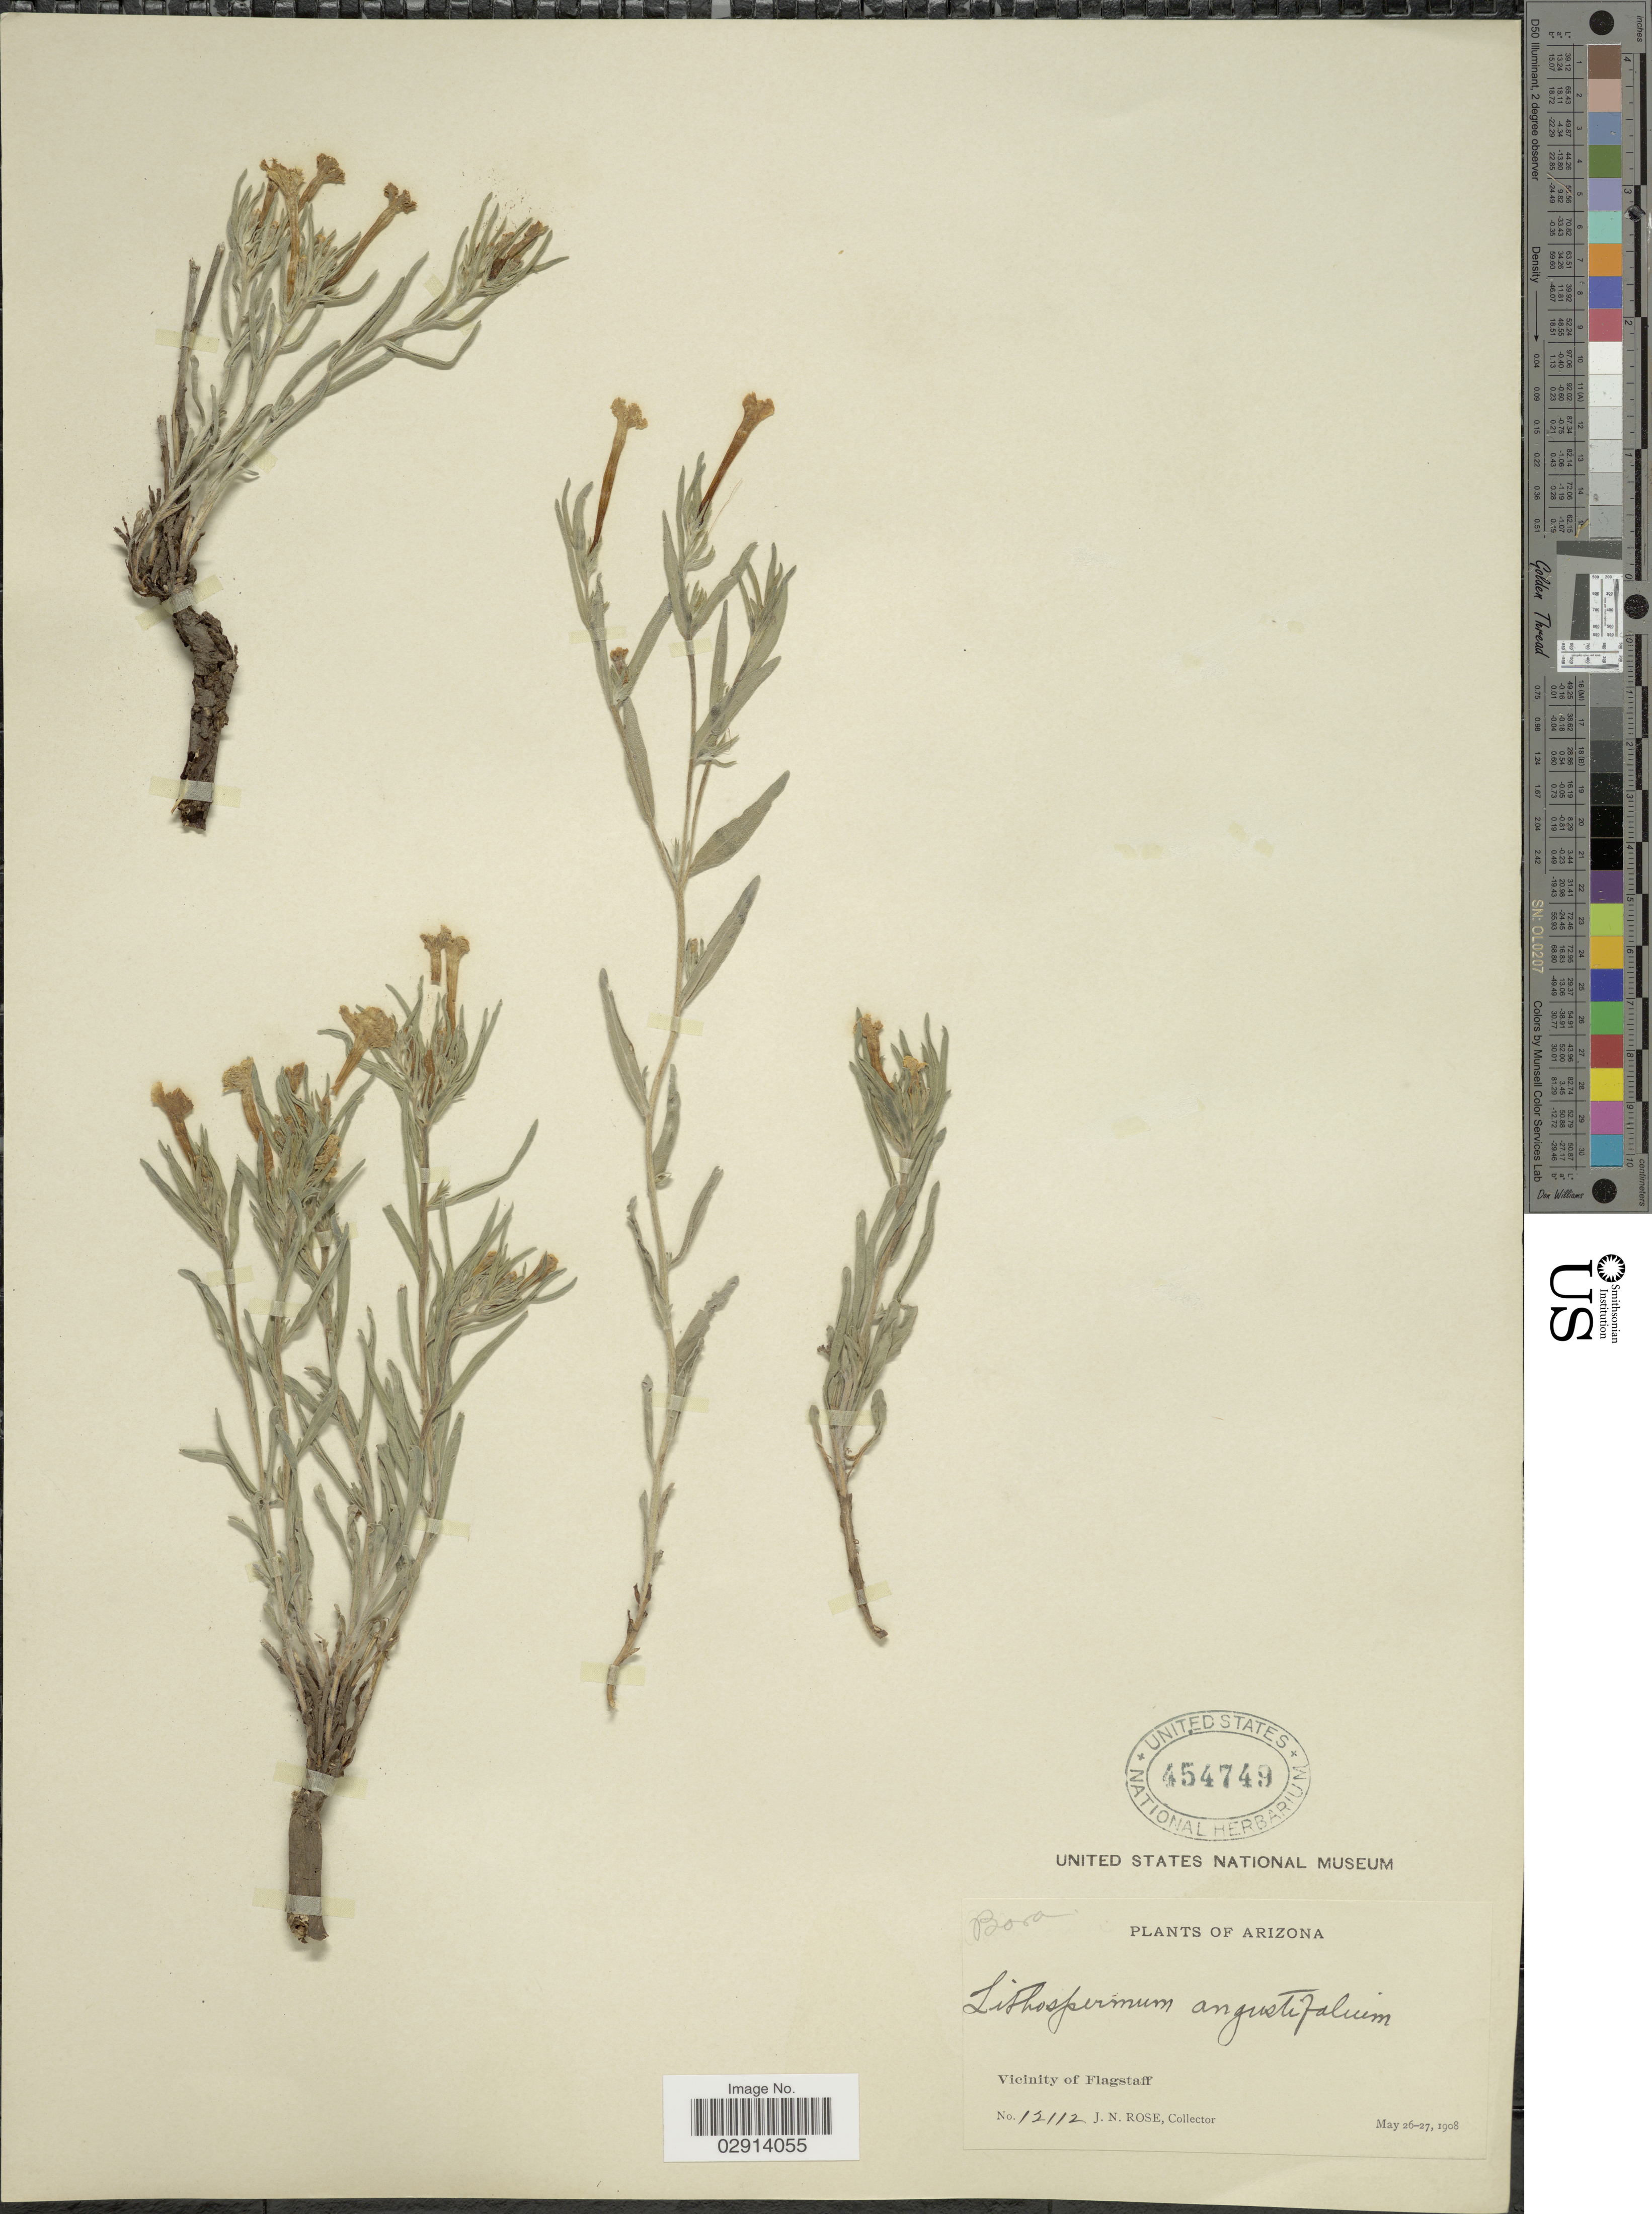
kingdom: Plantae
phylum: Tracheophyta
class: Magnoliopsida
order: Boraginales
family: Boraginaceae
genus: Lithospermum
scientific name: Lithospermum incisum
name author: Lehm.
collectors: J. N. Rose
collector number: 12112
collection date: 1908-05-26/1908-05-27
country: United States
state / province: Arizona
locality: Vicinity of Flagstaff.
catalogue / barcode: US 454749